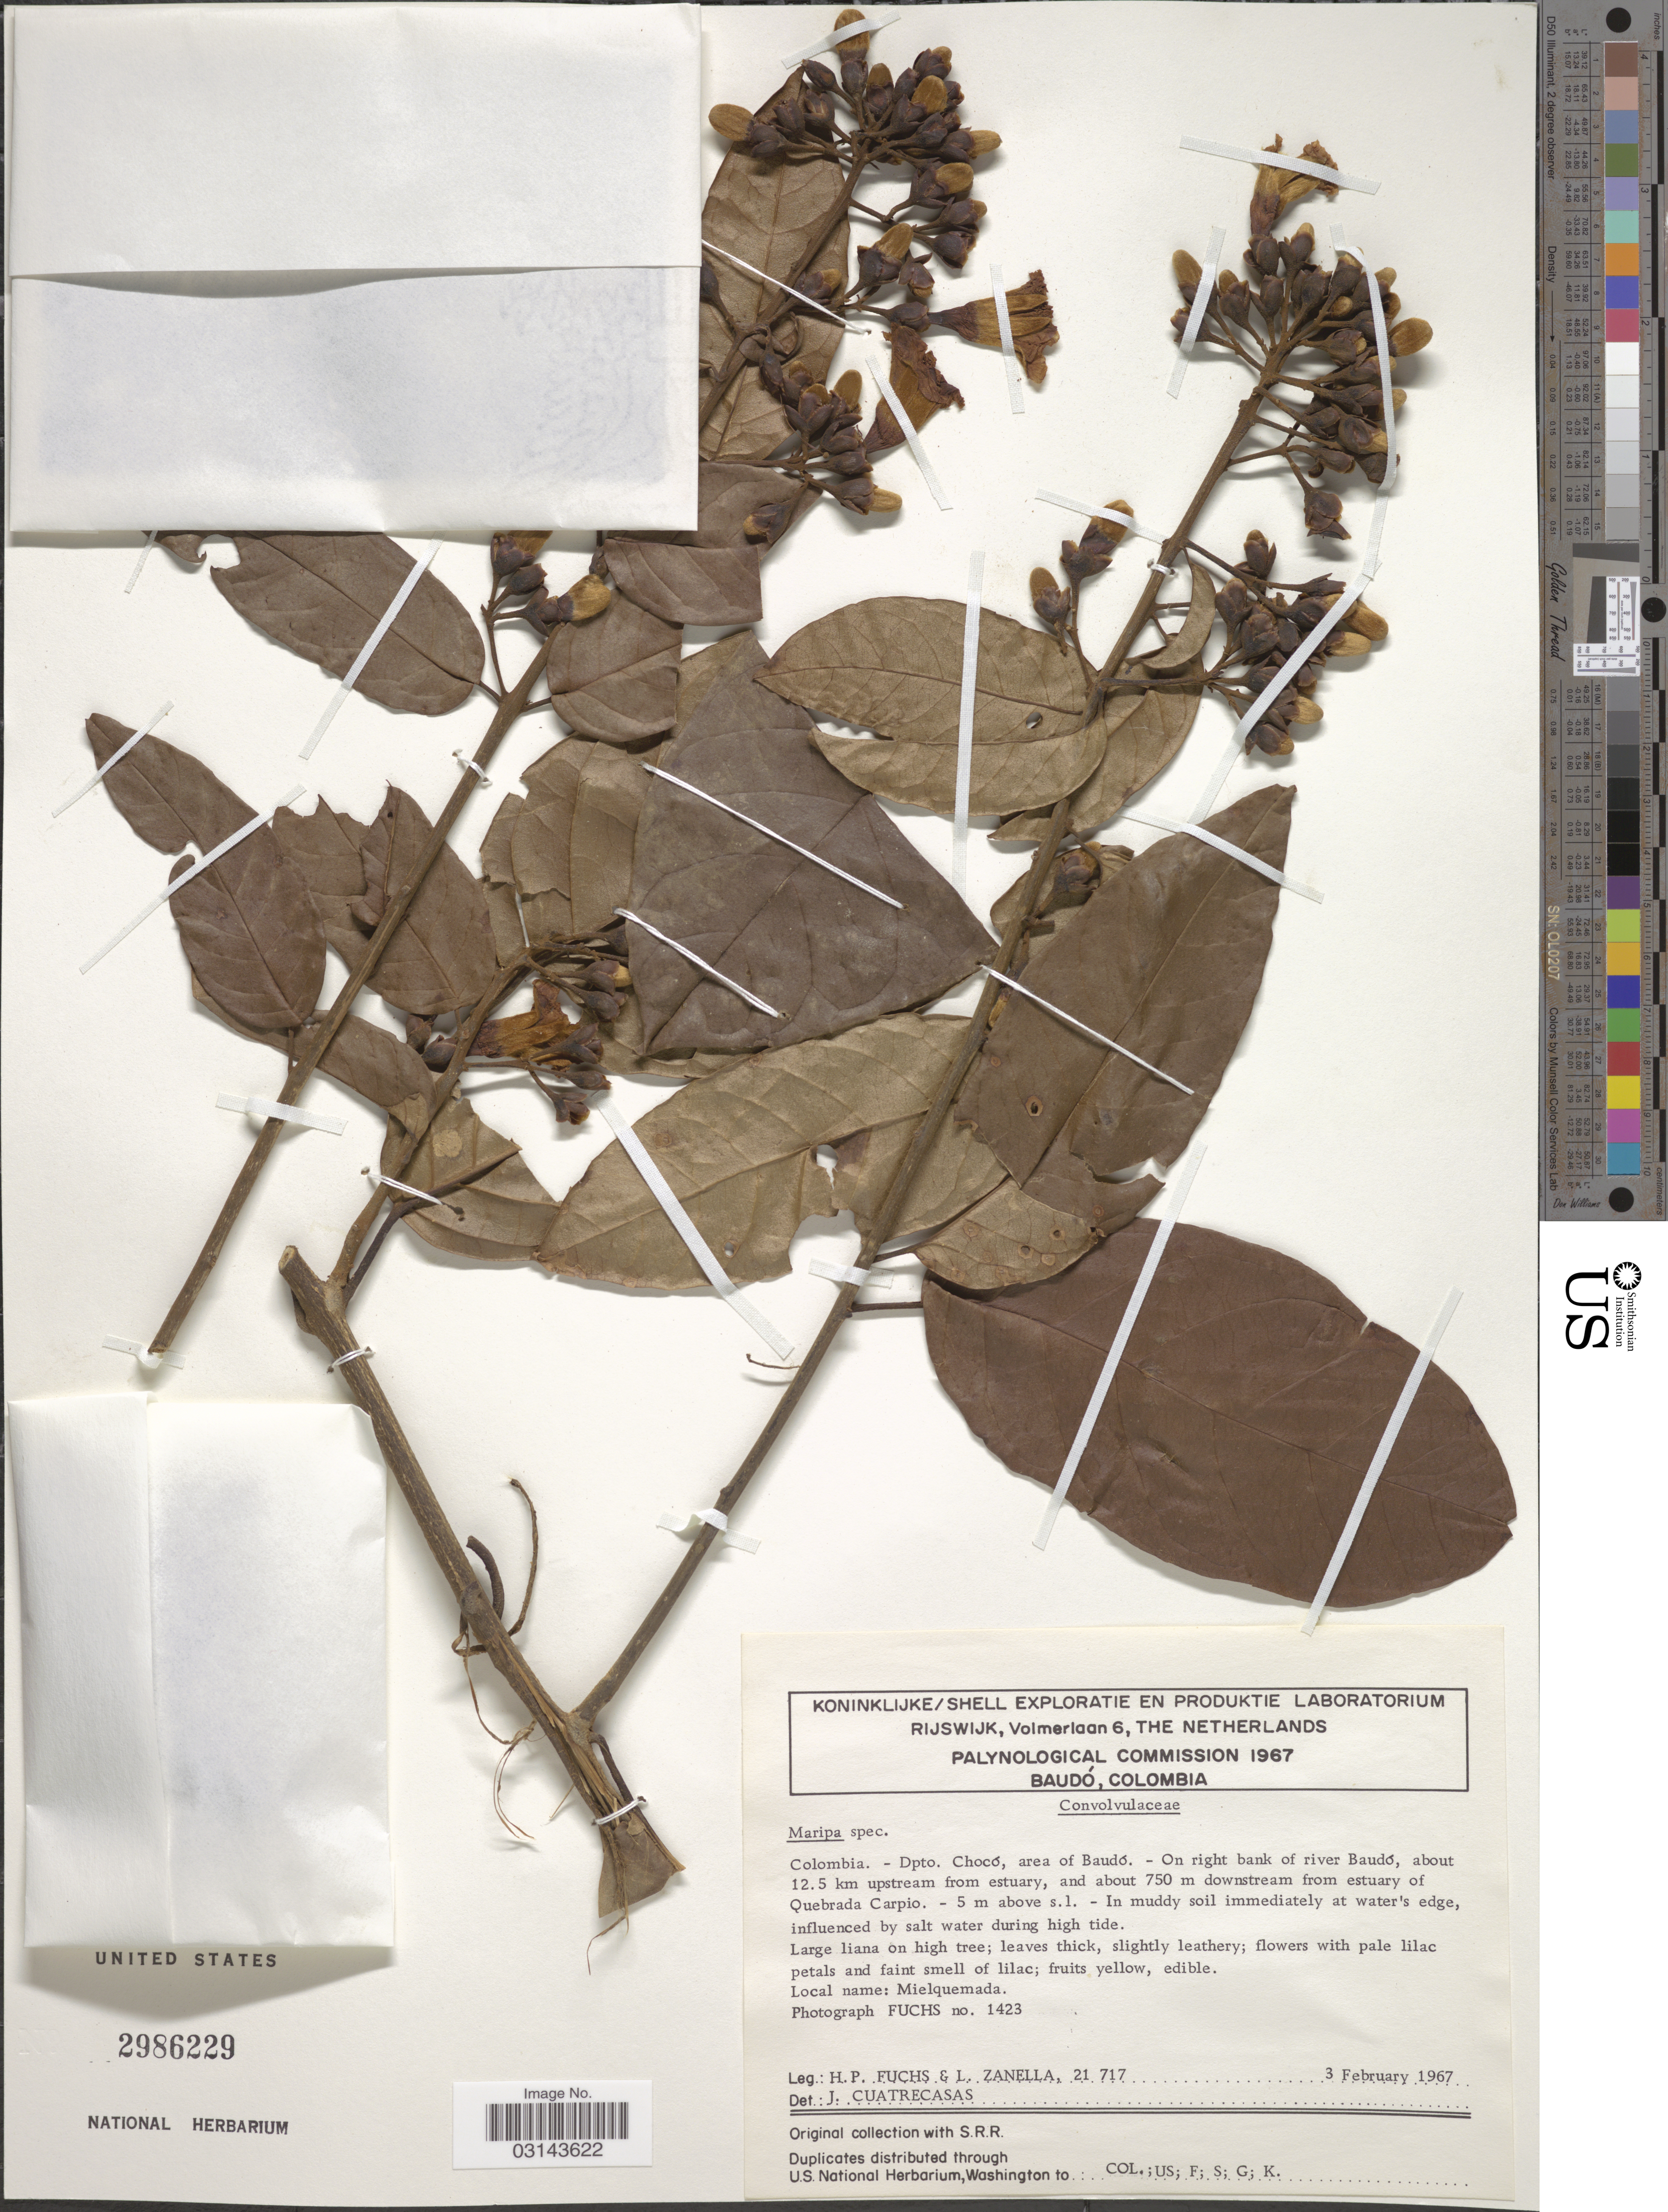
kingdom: Plantae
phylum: Tracheophyta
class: Magnoliopsida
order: Solanales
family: Convolvulaceae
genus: Maripa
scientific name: Maripa sp.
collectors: H. P. Fuchs & L. Zanella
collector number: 21717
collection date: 1967-02-03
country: Colombia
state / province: Chocó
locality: Dpto. Chocó, area of Baudó. - On right bank of river Baudó, about 12.5 km upstream from estuary, and about 750 m downstream from estuary of Quebrada Carpio.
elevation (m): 5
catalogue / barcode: US 2986229